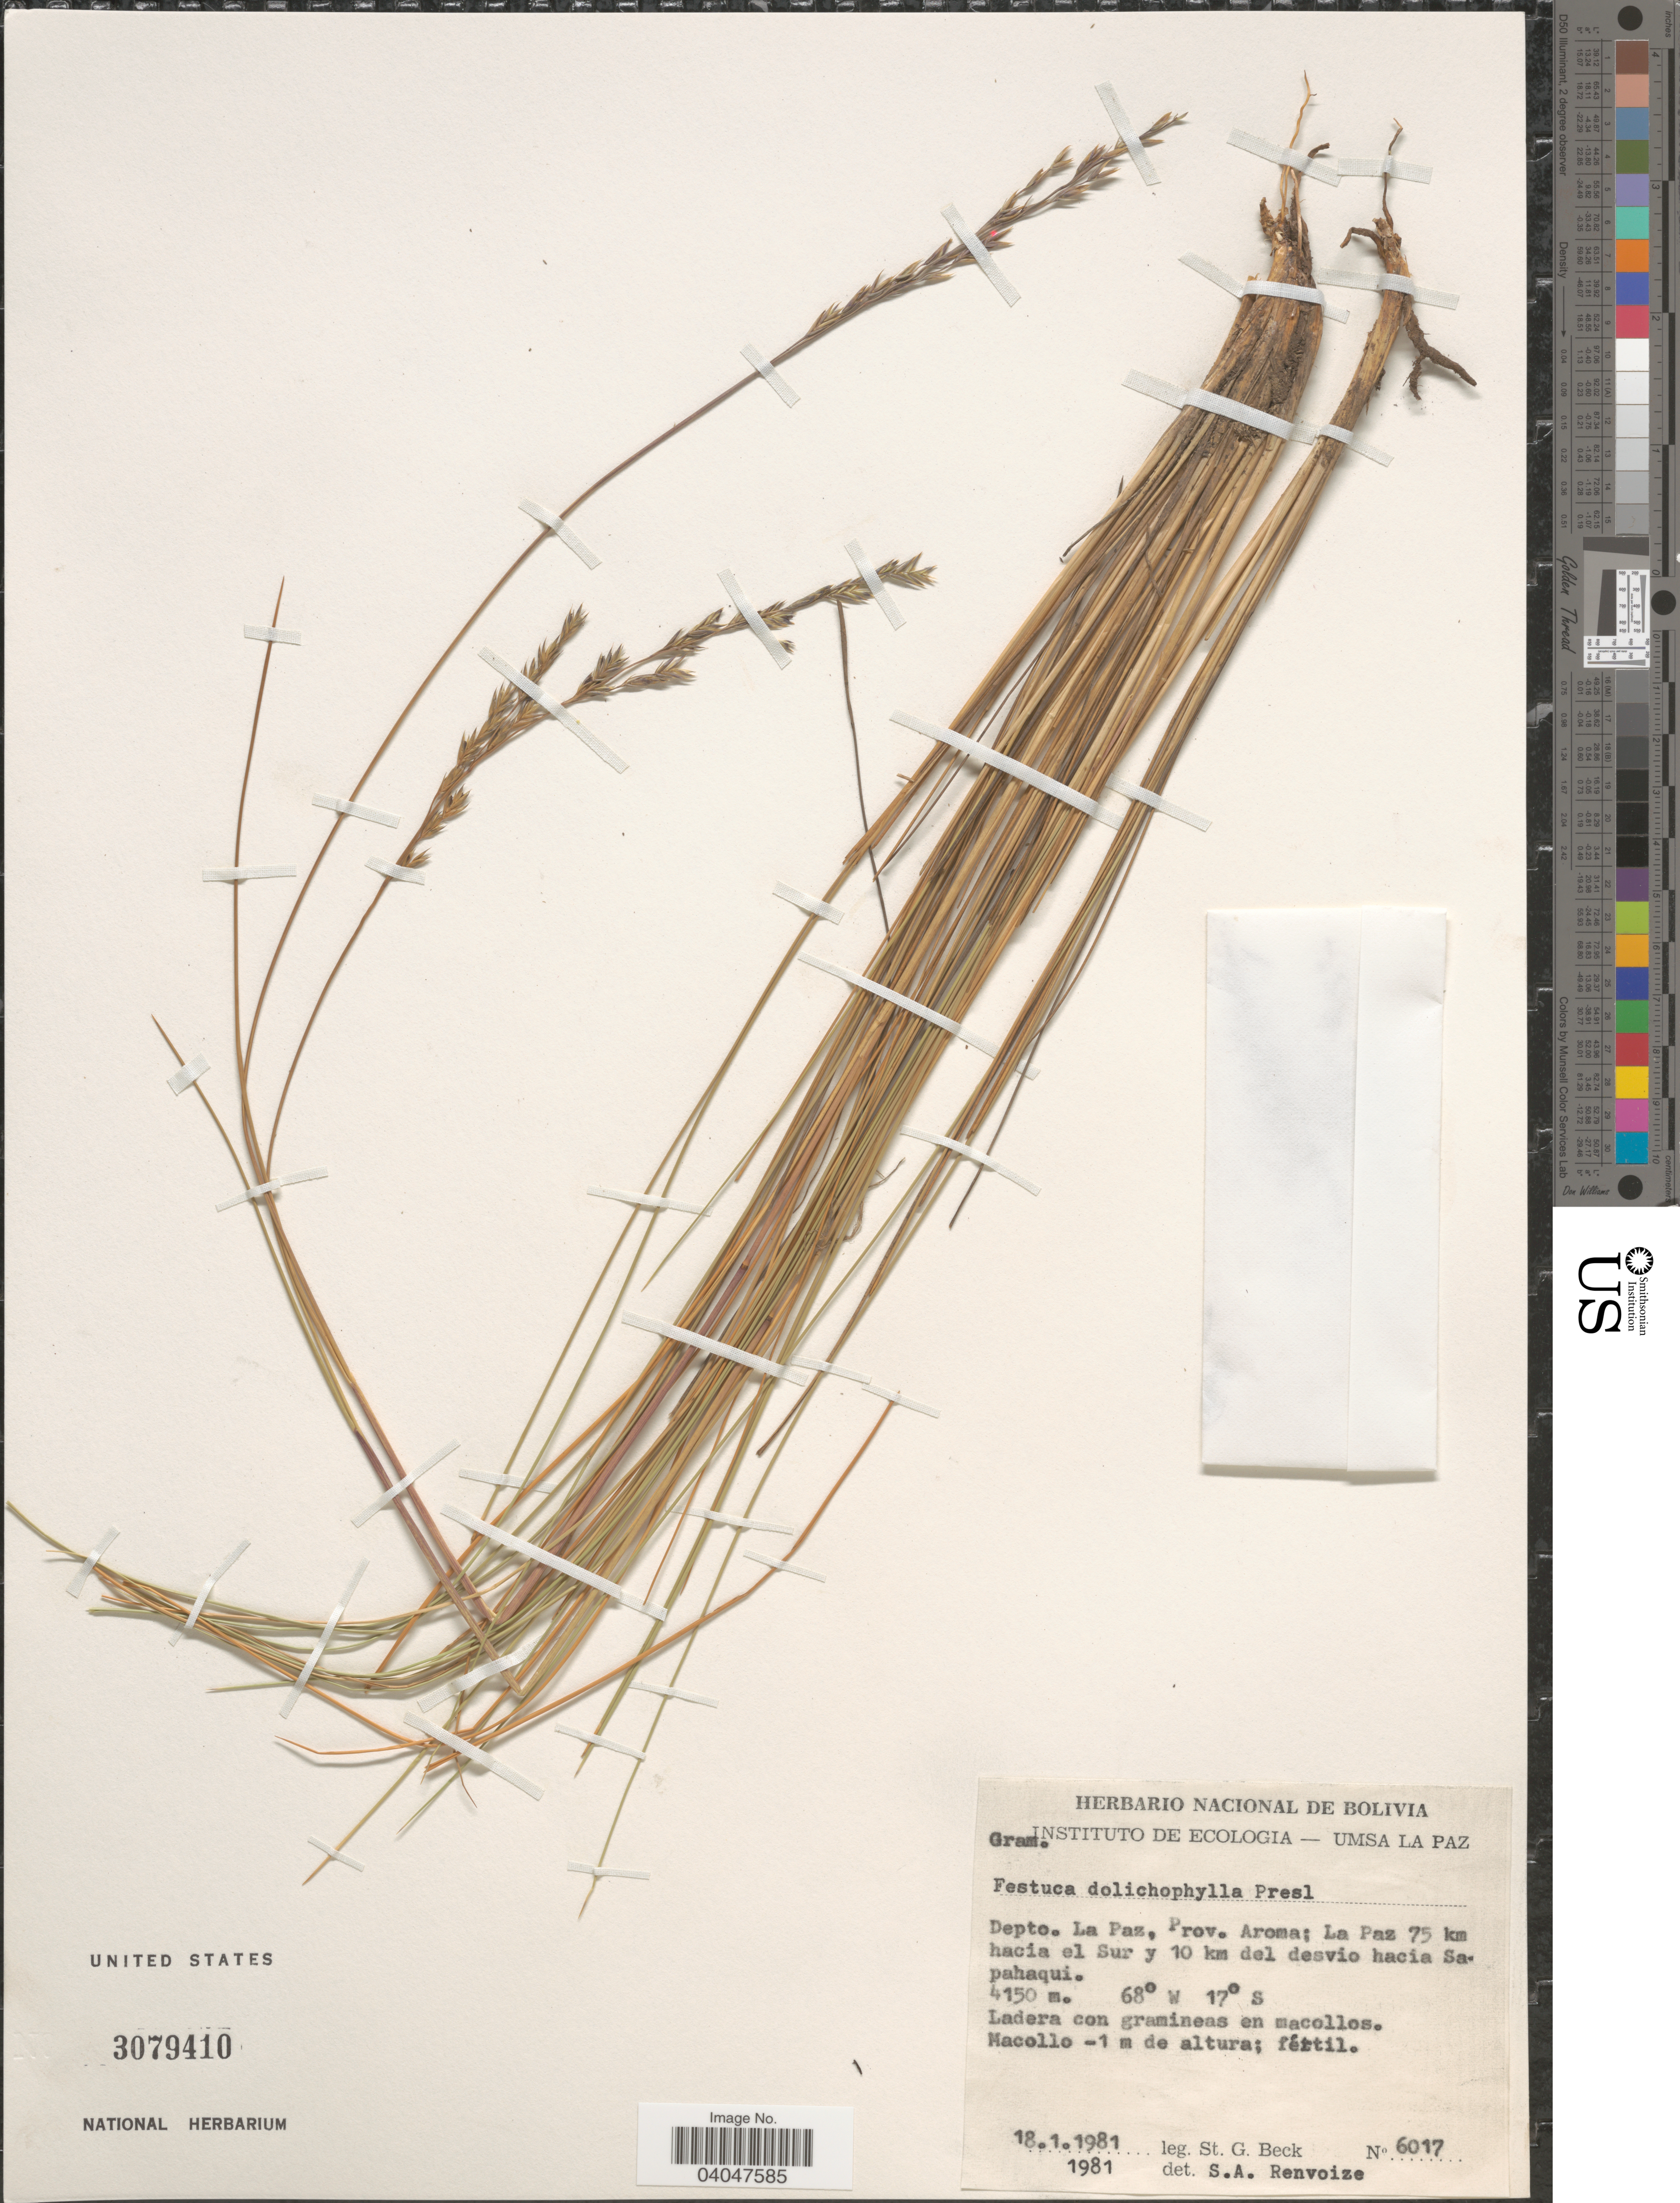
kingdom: Plantae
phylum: Tracheophyta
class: Liliopsida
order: Poales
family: Poaceae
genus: Festuca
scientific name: Festuca dolichophylla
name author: J. Presl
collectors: S. G. Beck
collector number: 6017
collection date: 1981-01-18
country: Bolivia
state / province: La Paz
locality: Depto. La Paz, Prov. Aroma; La Paz 75 km hacia el Sur y 10 km del desvio hacia Sapahaqui.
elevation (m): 4150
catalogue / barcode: US 3079410